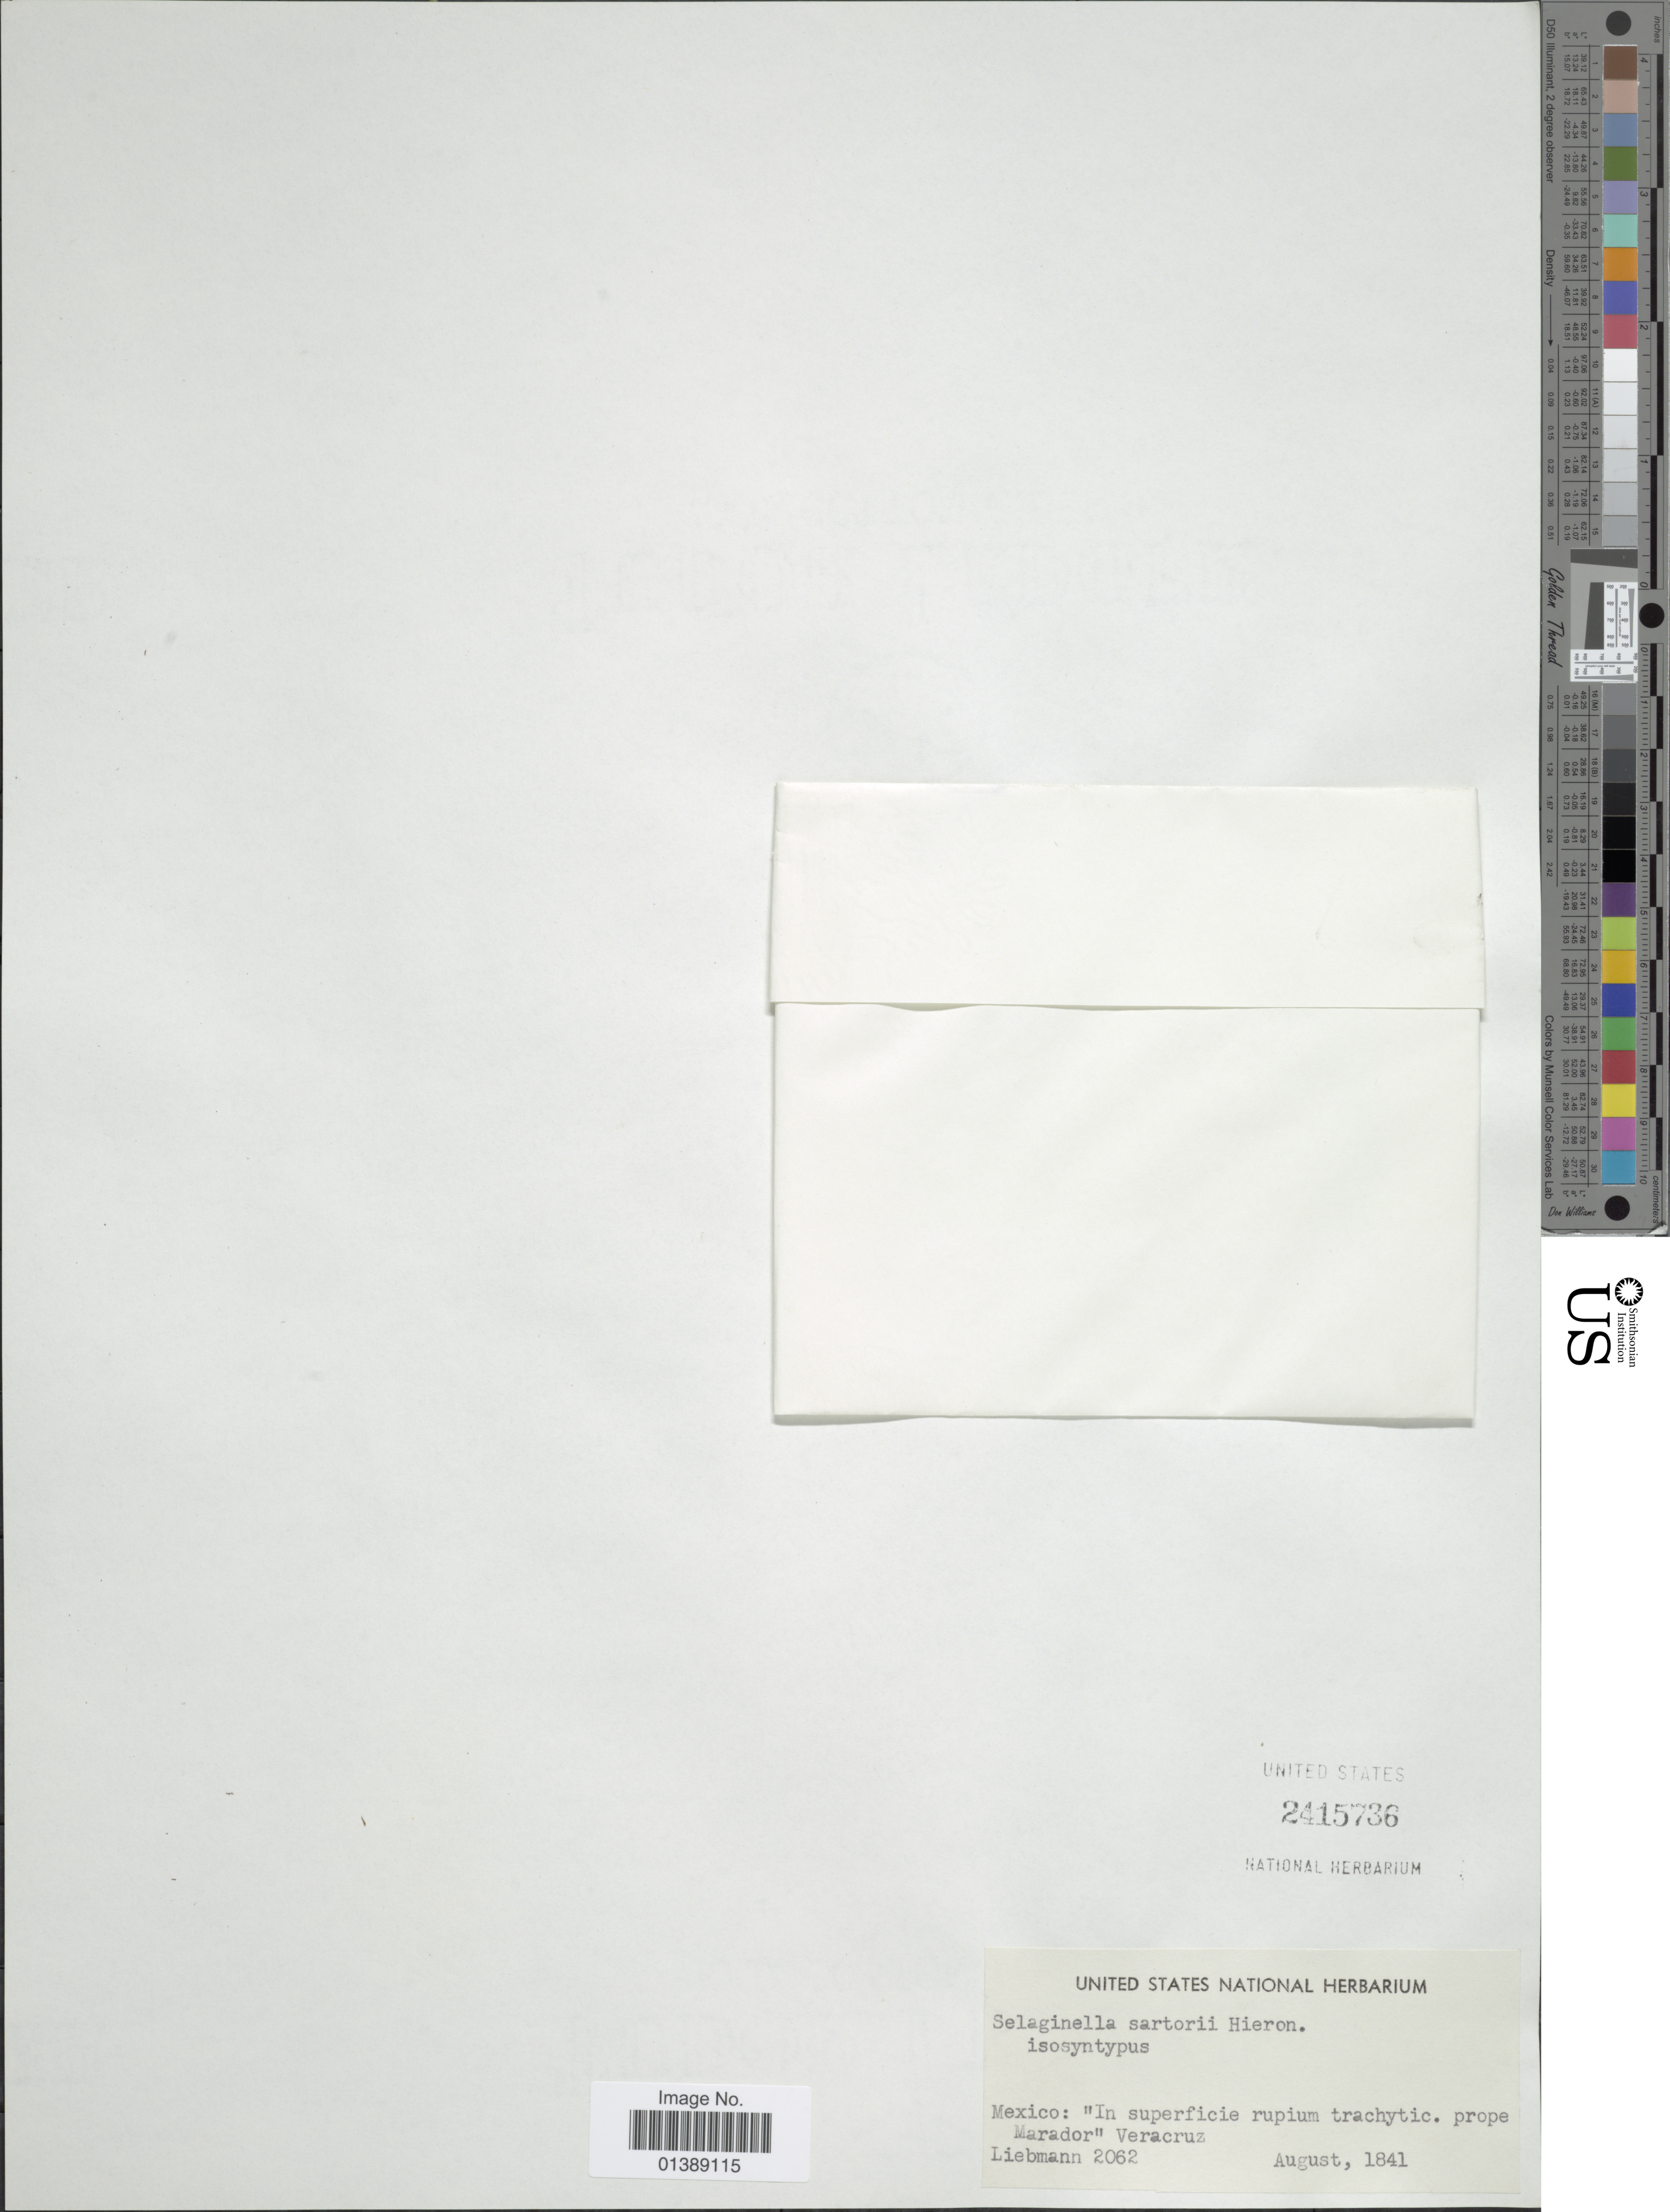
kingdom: Plantae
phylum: Tracheophyta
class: Lycopodiopsida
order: Selaginellales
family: Selaginellaceae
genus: Selaginella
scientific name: Selaginella sartorii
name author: Hieron.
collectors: Liebmann, --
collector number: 2062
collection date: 1841-08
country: Mexico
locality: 'In superficie rupium trachytic prope Marador' Veracruz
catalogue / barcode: US 2415736